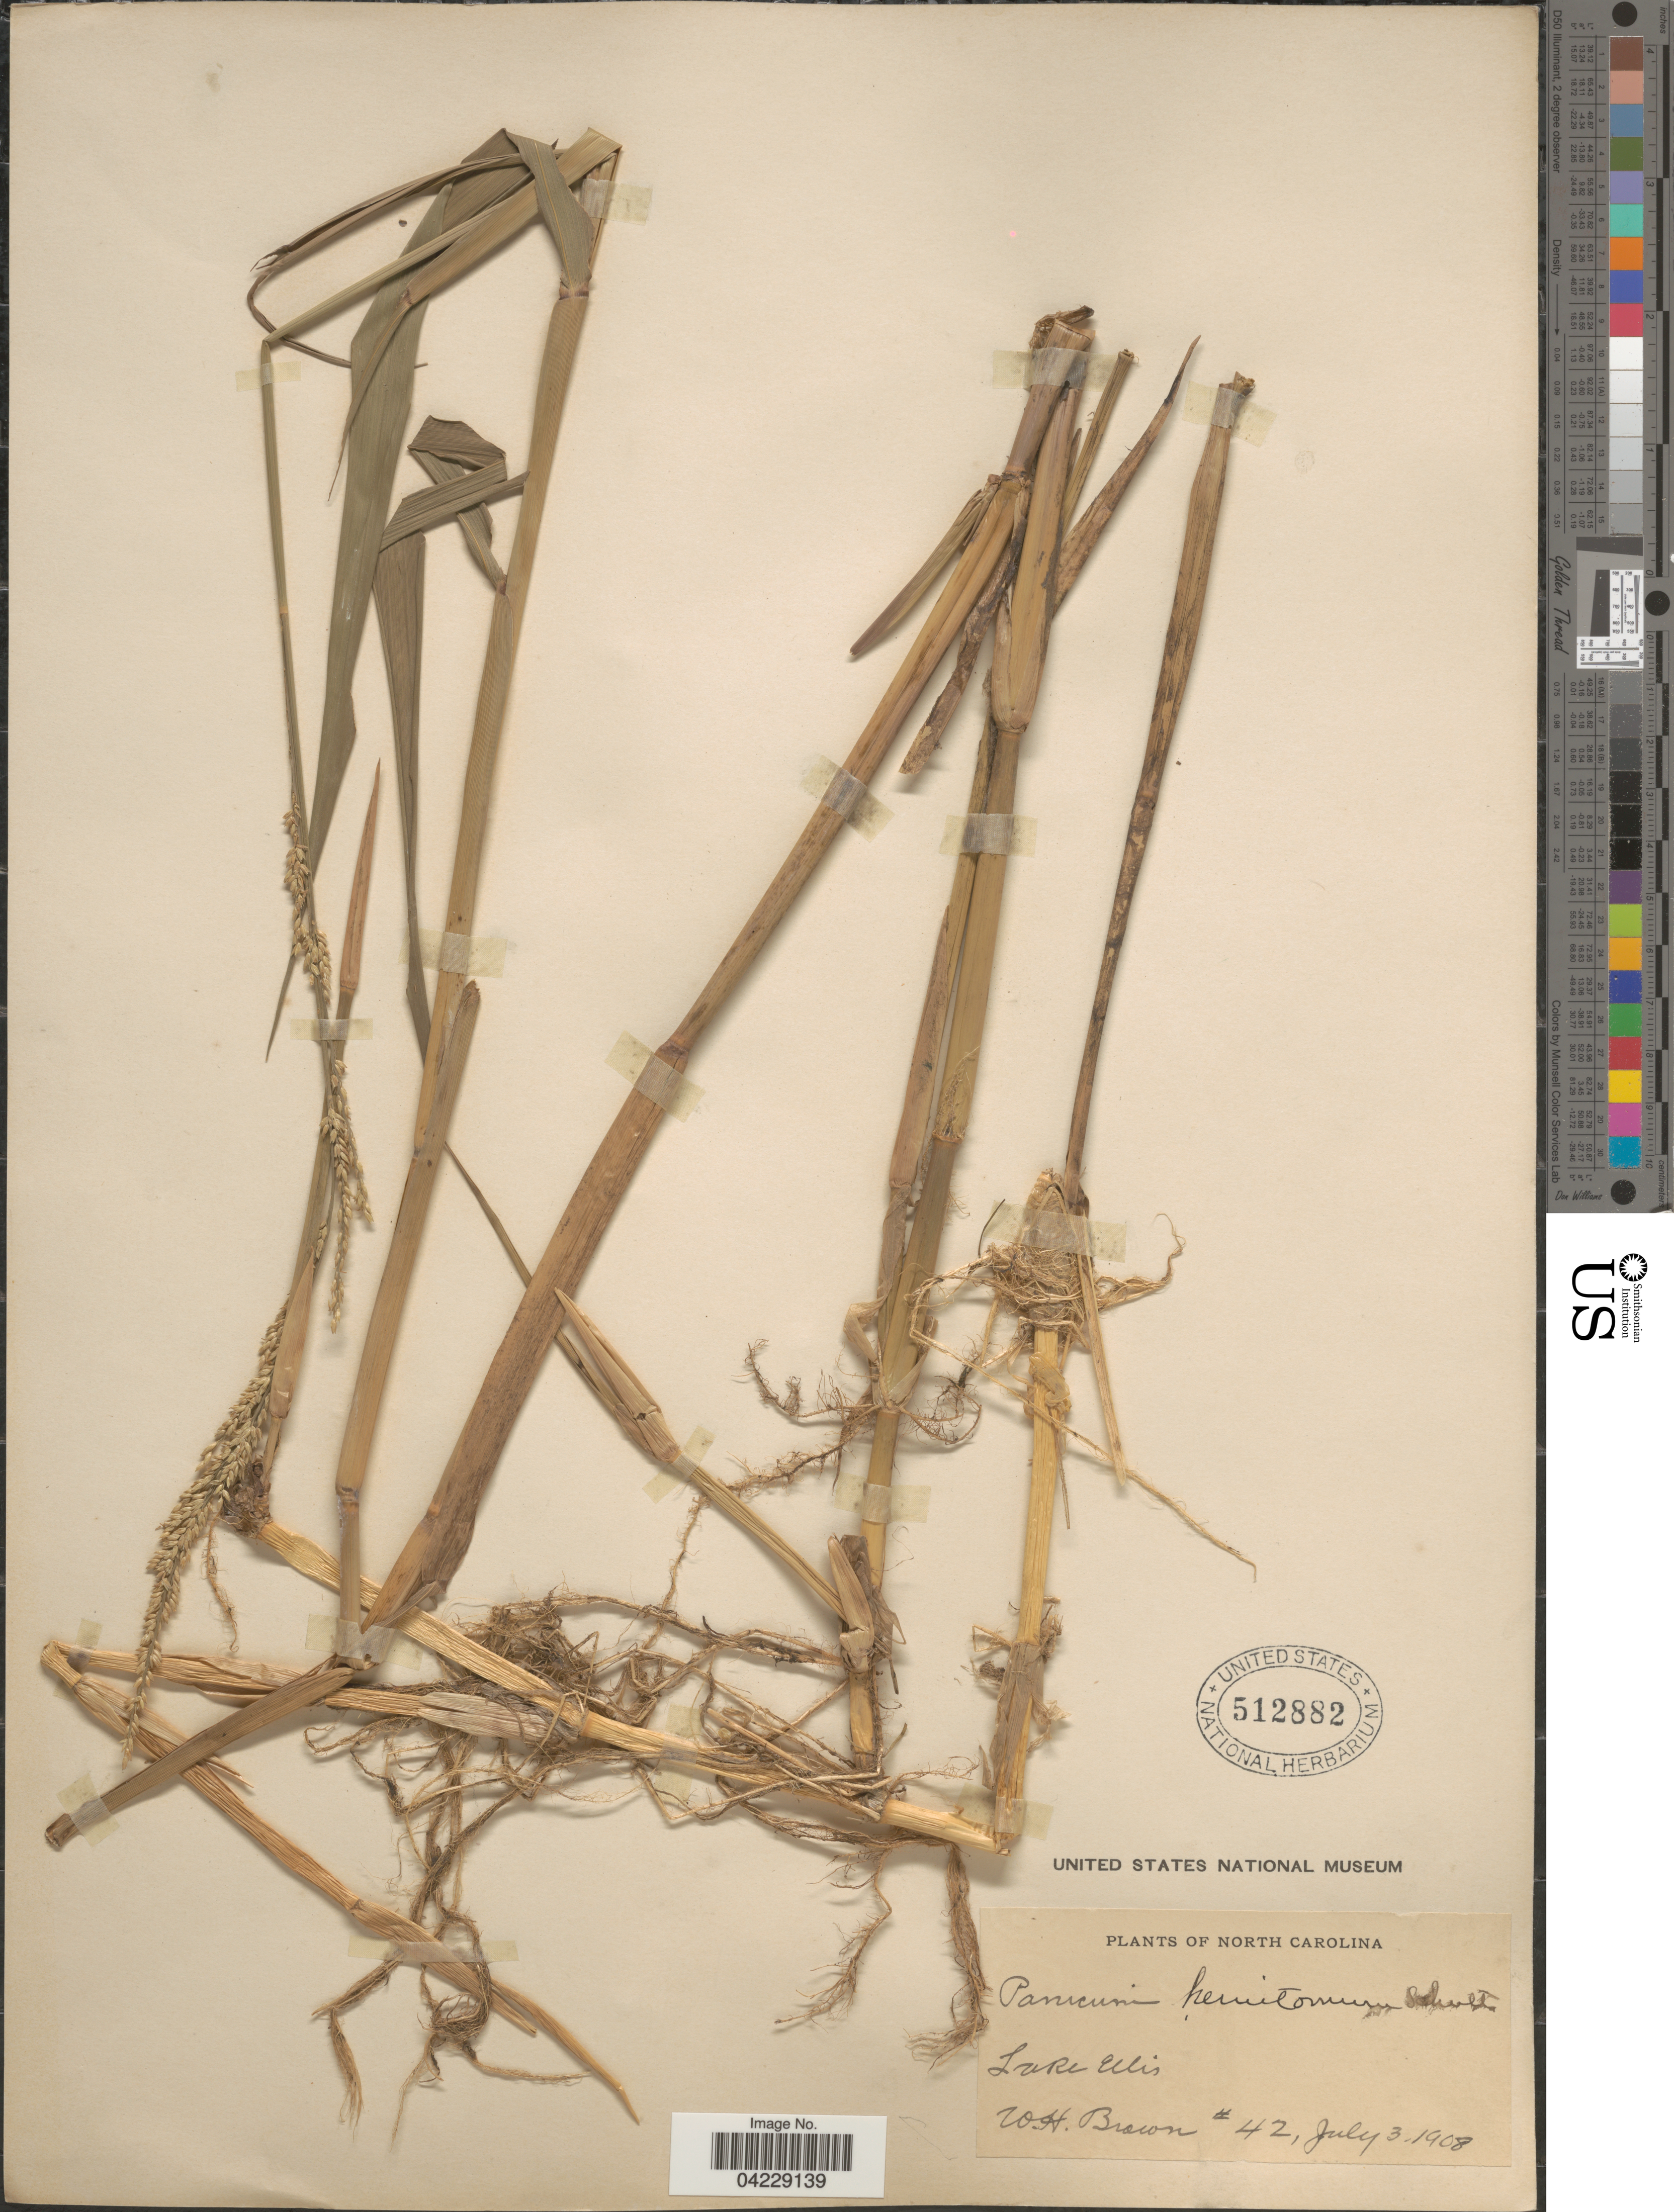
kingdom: Plantae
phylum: Tracheophyta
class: Liliopsida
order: Poales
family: Poaceae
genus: Hymenachne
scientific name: Hymenachne hemitomon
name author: (Schult.) C. C. Hsu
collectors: W. H. Brown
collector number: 42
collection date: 1908-07-03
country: United States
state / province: North Carolina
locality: Lake Ellis.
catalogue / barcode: US 512882